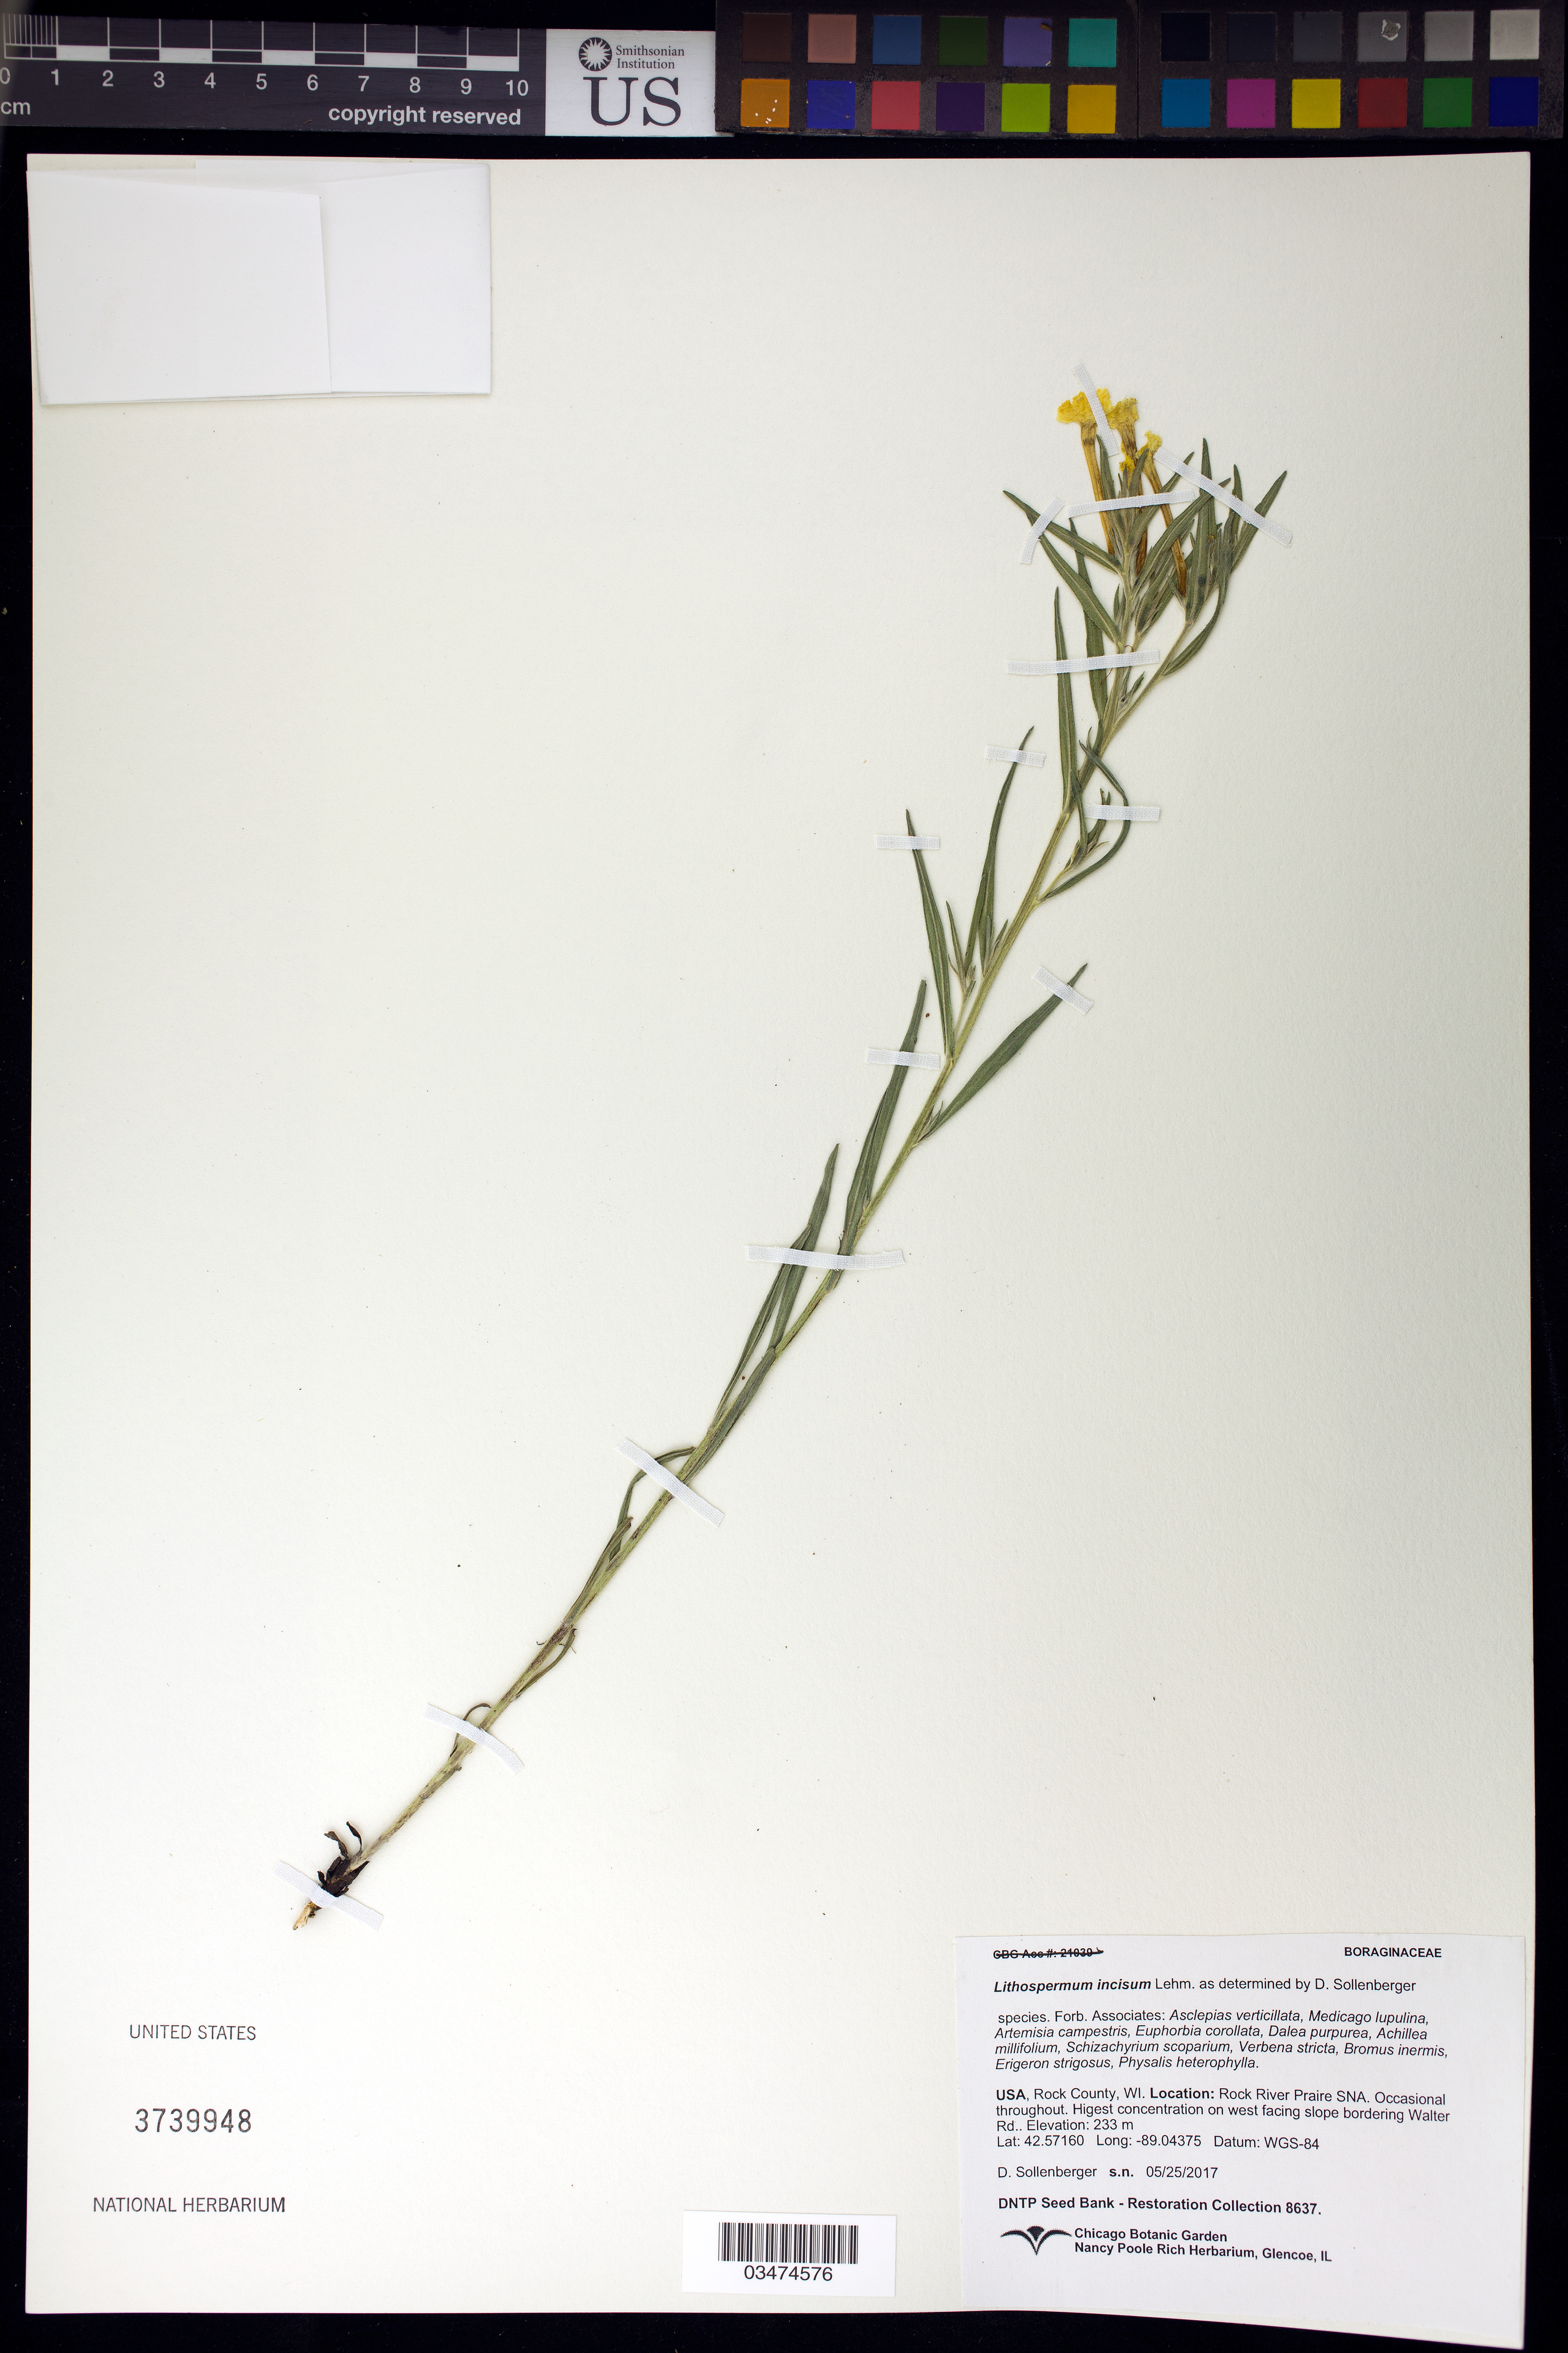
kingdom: Plantae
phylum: Tracheophyta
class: Magnoliopsida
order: Boraginales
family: Boraginaceae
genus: Lithospermum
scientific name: Lithospermum incisum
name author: Lehm.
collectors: D. Sollenberger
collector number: CBG-8637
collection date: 2017-05-25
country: United States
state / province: Wisconsin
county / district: Rock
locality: Rock River Prairie SNA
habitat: Dry, hill prairie.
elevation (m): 233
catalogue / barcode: US 3739948